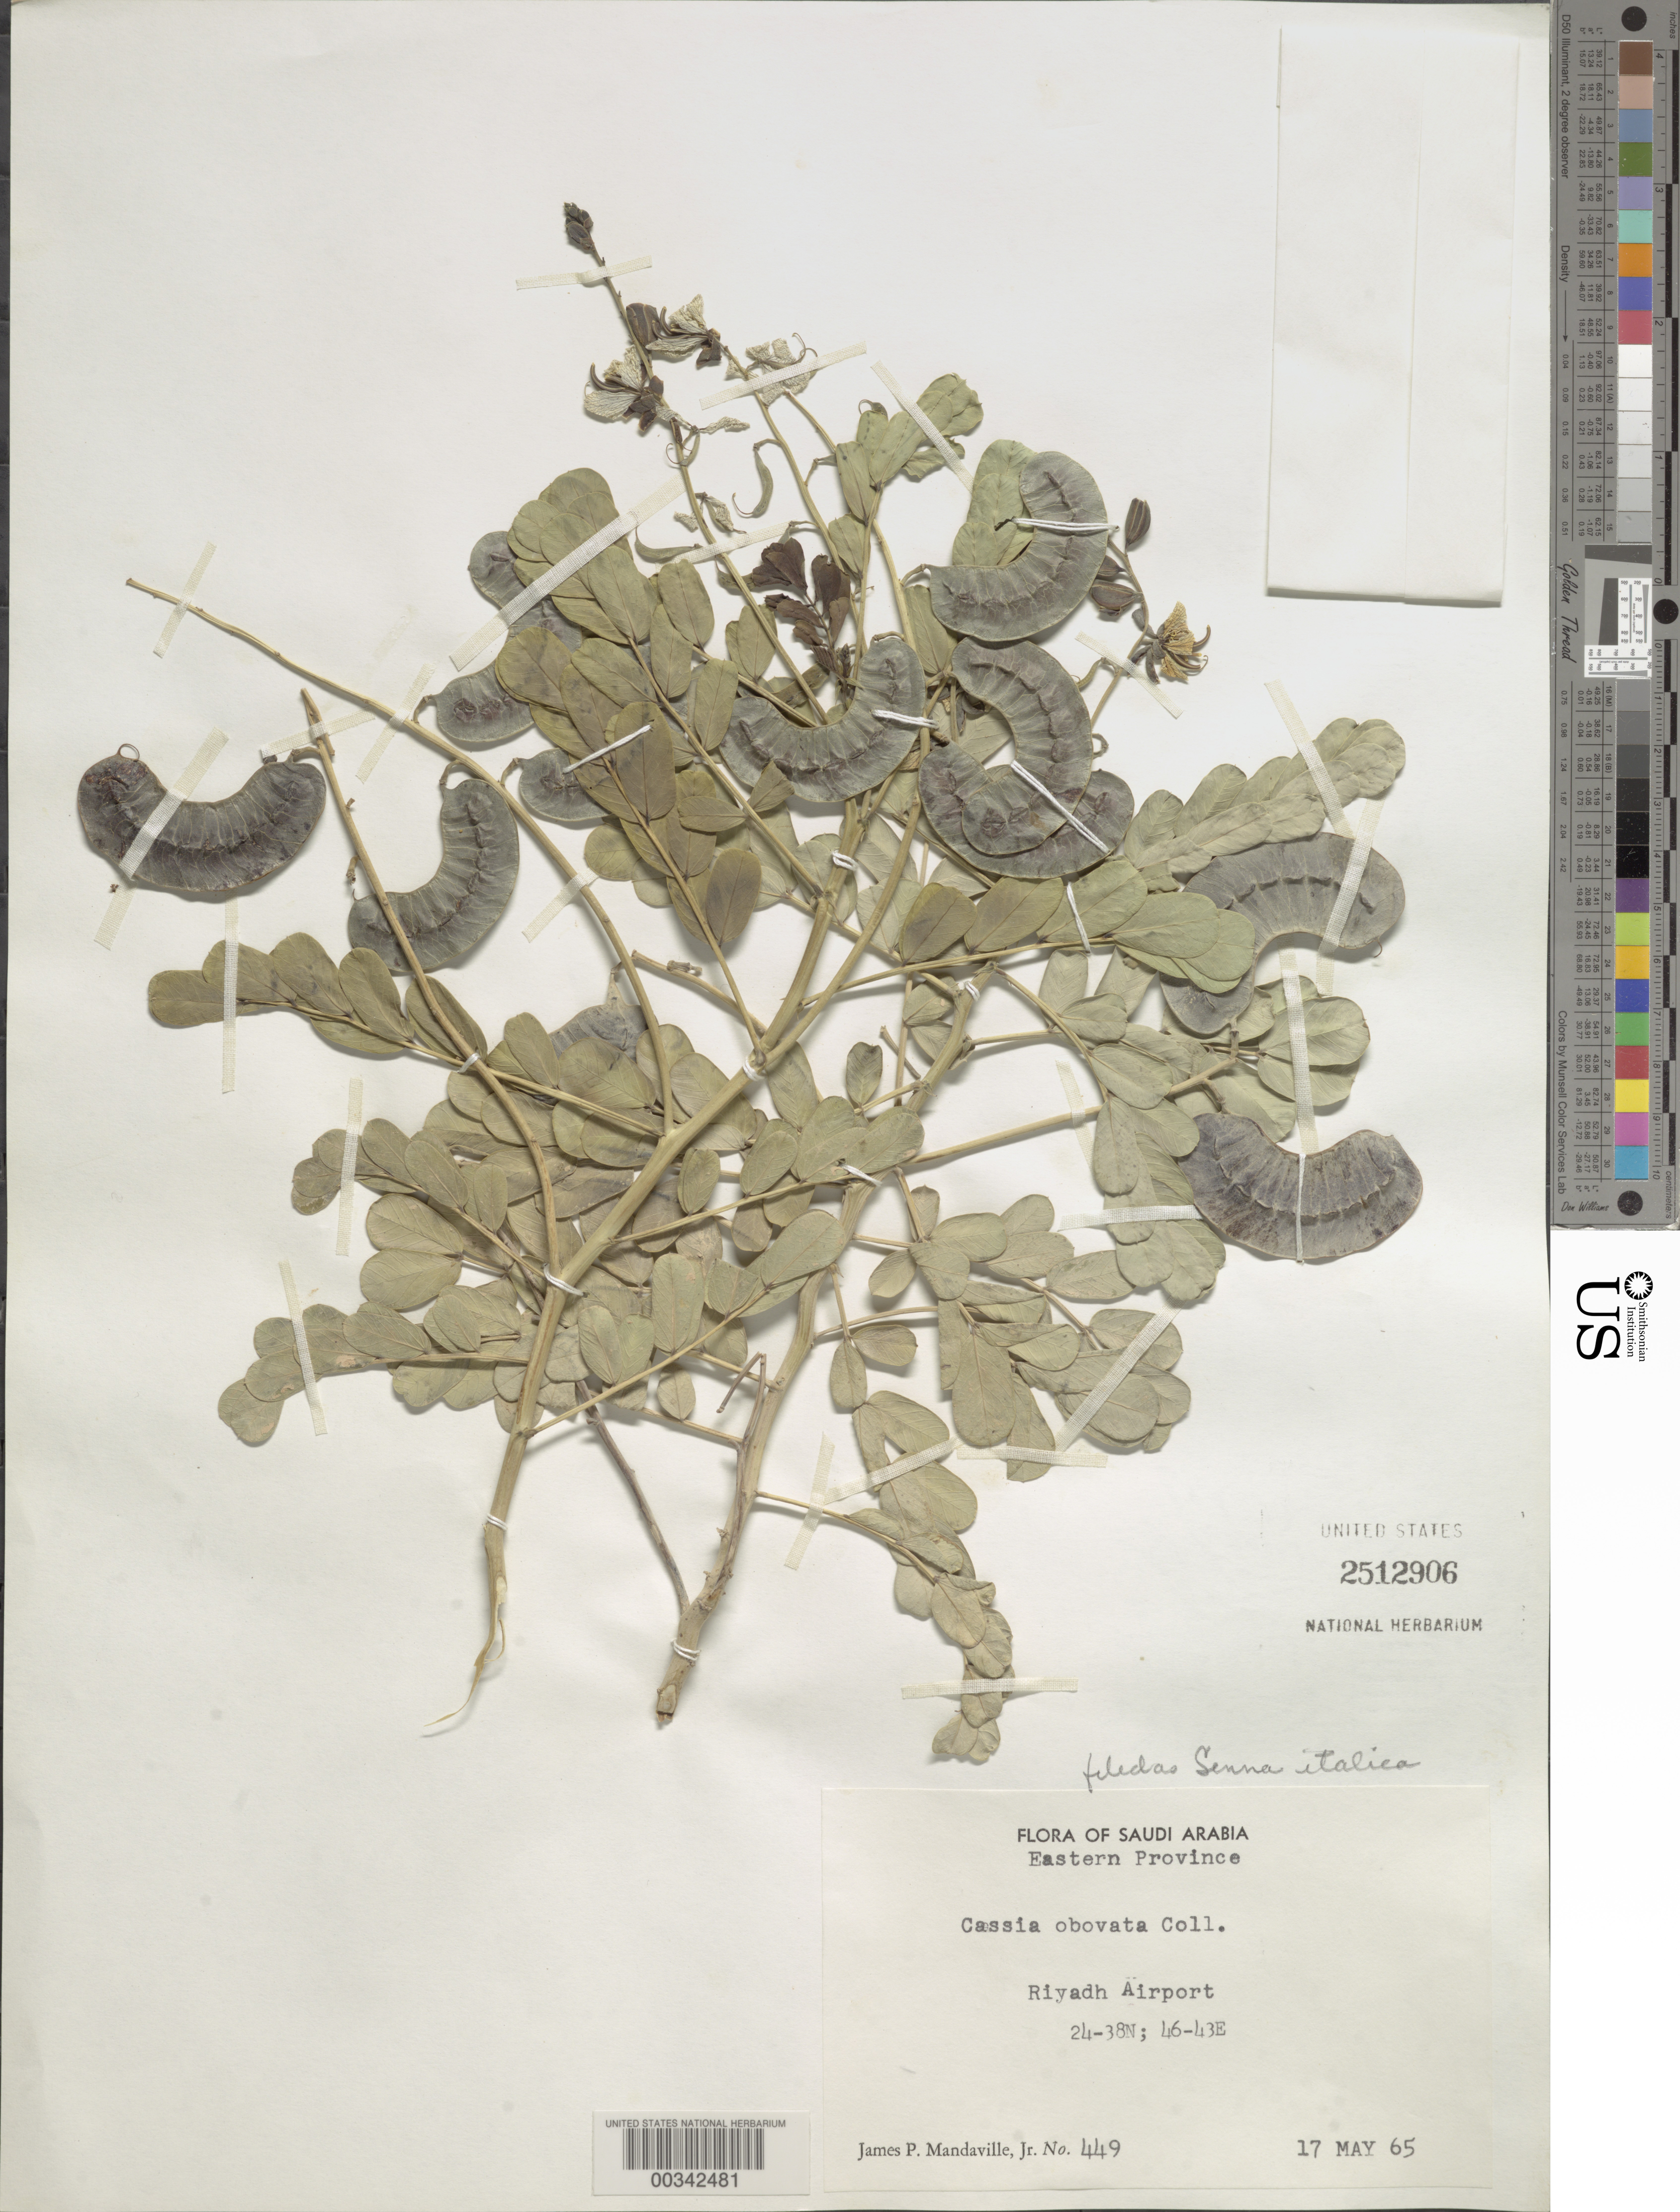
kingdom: Plantae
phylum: Tracheophyta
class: Magnoliopsida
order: Fabales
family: Fabaceae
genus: Senna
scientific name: Senna italica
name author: Mill.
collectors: J. Mandaville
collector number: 449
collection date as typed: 17 May 1965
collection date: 1965-05-17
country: Saudi Arabia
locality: Eastern prov.; riyadh airport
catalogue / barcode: US 2512906